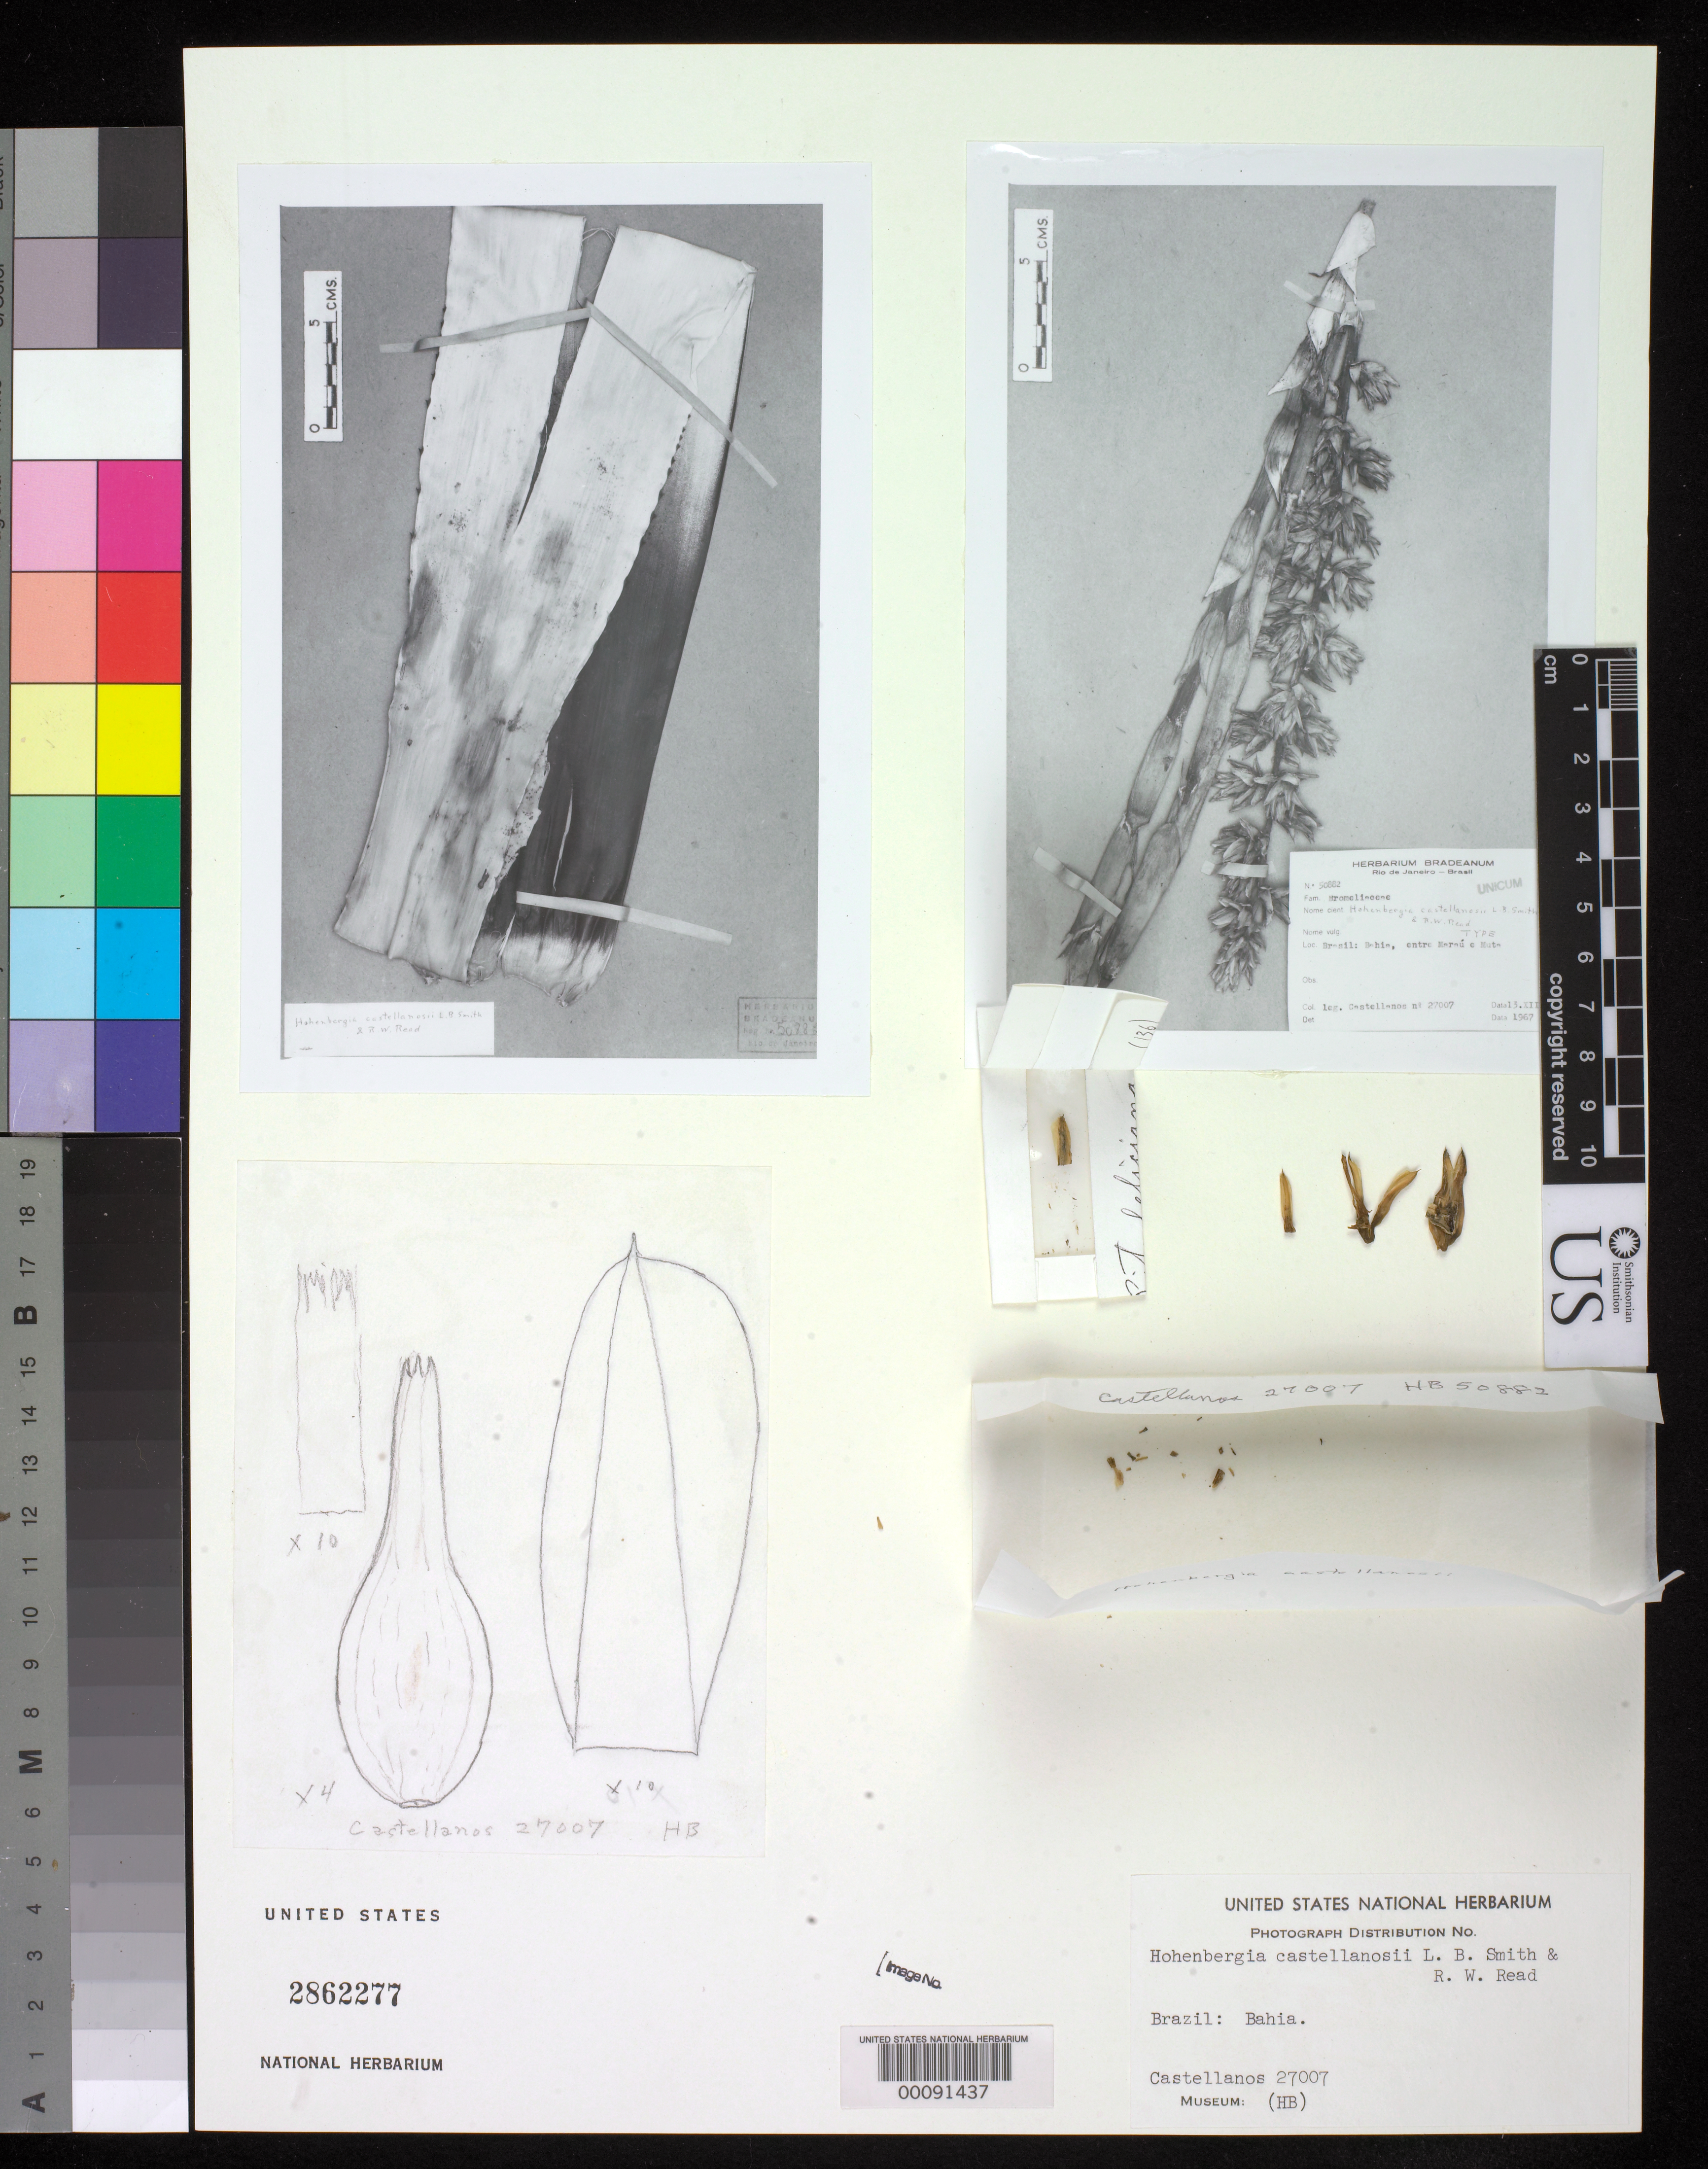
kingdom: Plantae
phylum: Tracheophyta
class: Liliopsida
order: Poales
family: Bromeliaceae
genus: Hohenbergia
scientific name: Hohenbergia castellanosii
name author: L.B. Sm. & Read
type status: Type Fragment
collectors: A. Castellanos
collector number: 27007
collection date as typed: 13 Dec 1967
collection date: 1967-12-13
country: Brazil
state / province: Bahia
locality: Marau to Muta.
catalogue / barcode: US 2862277